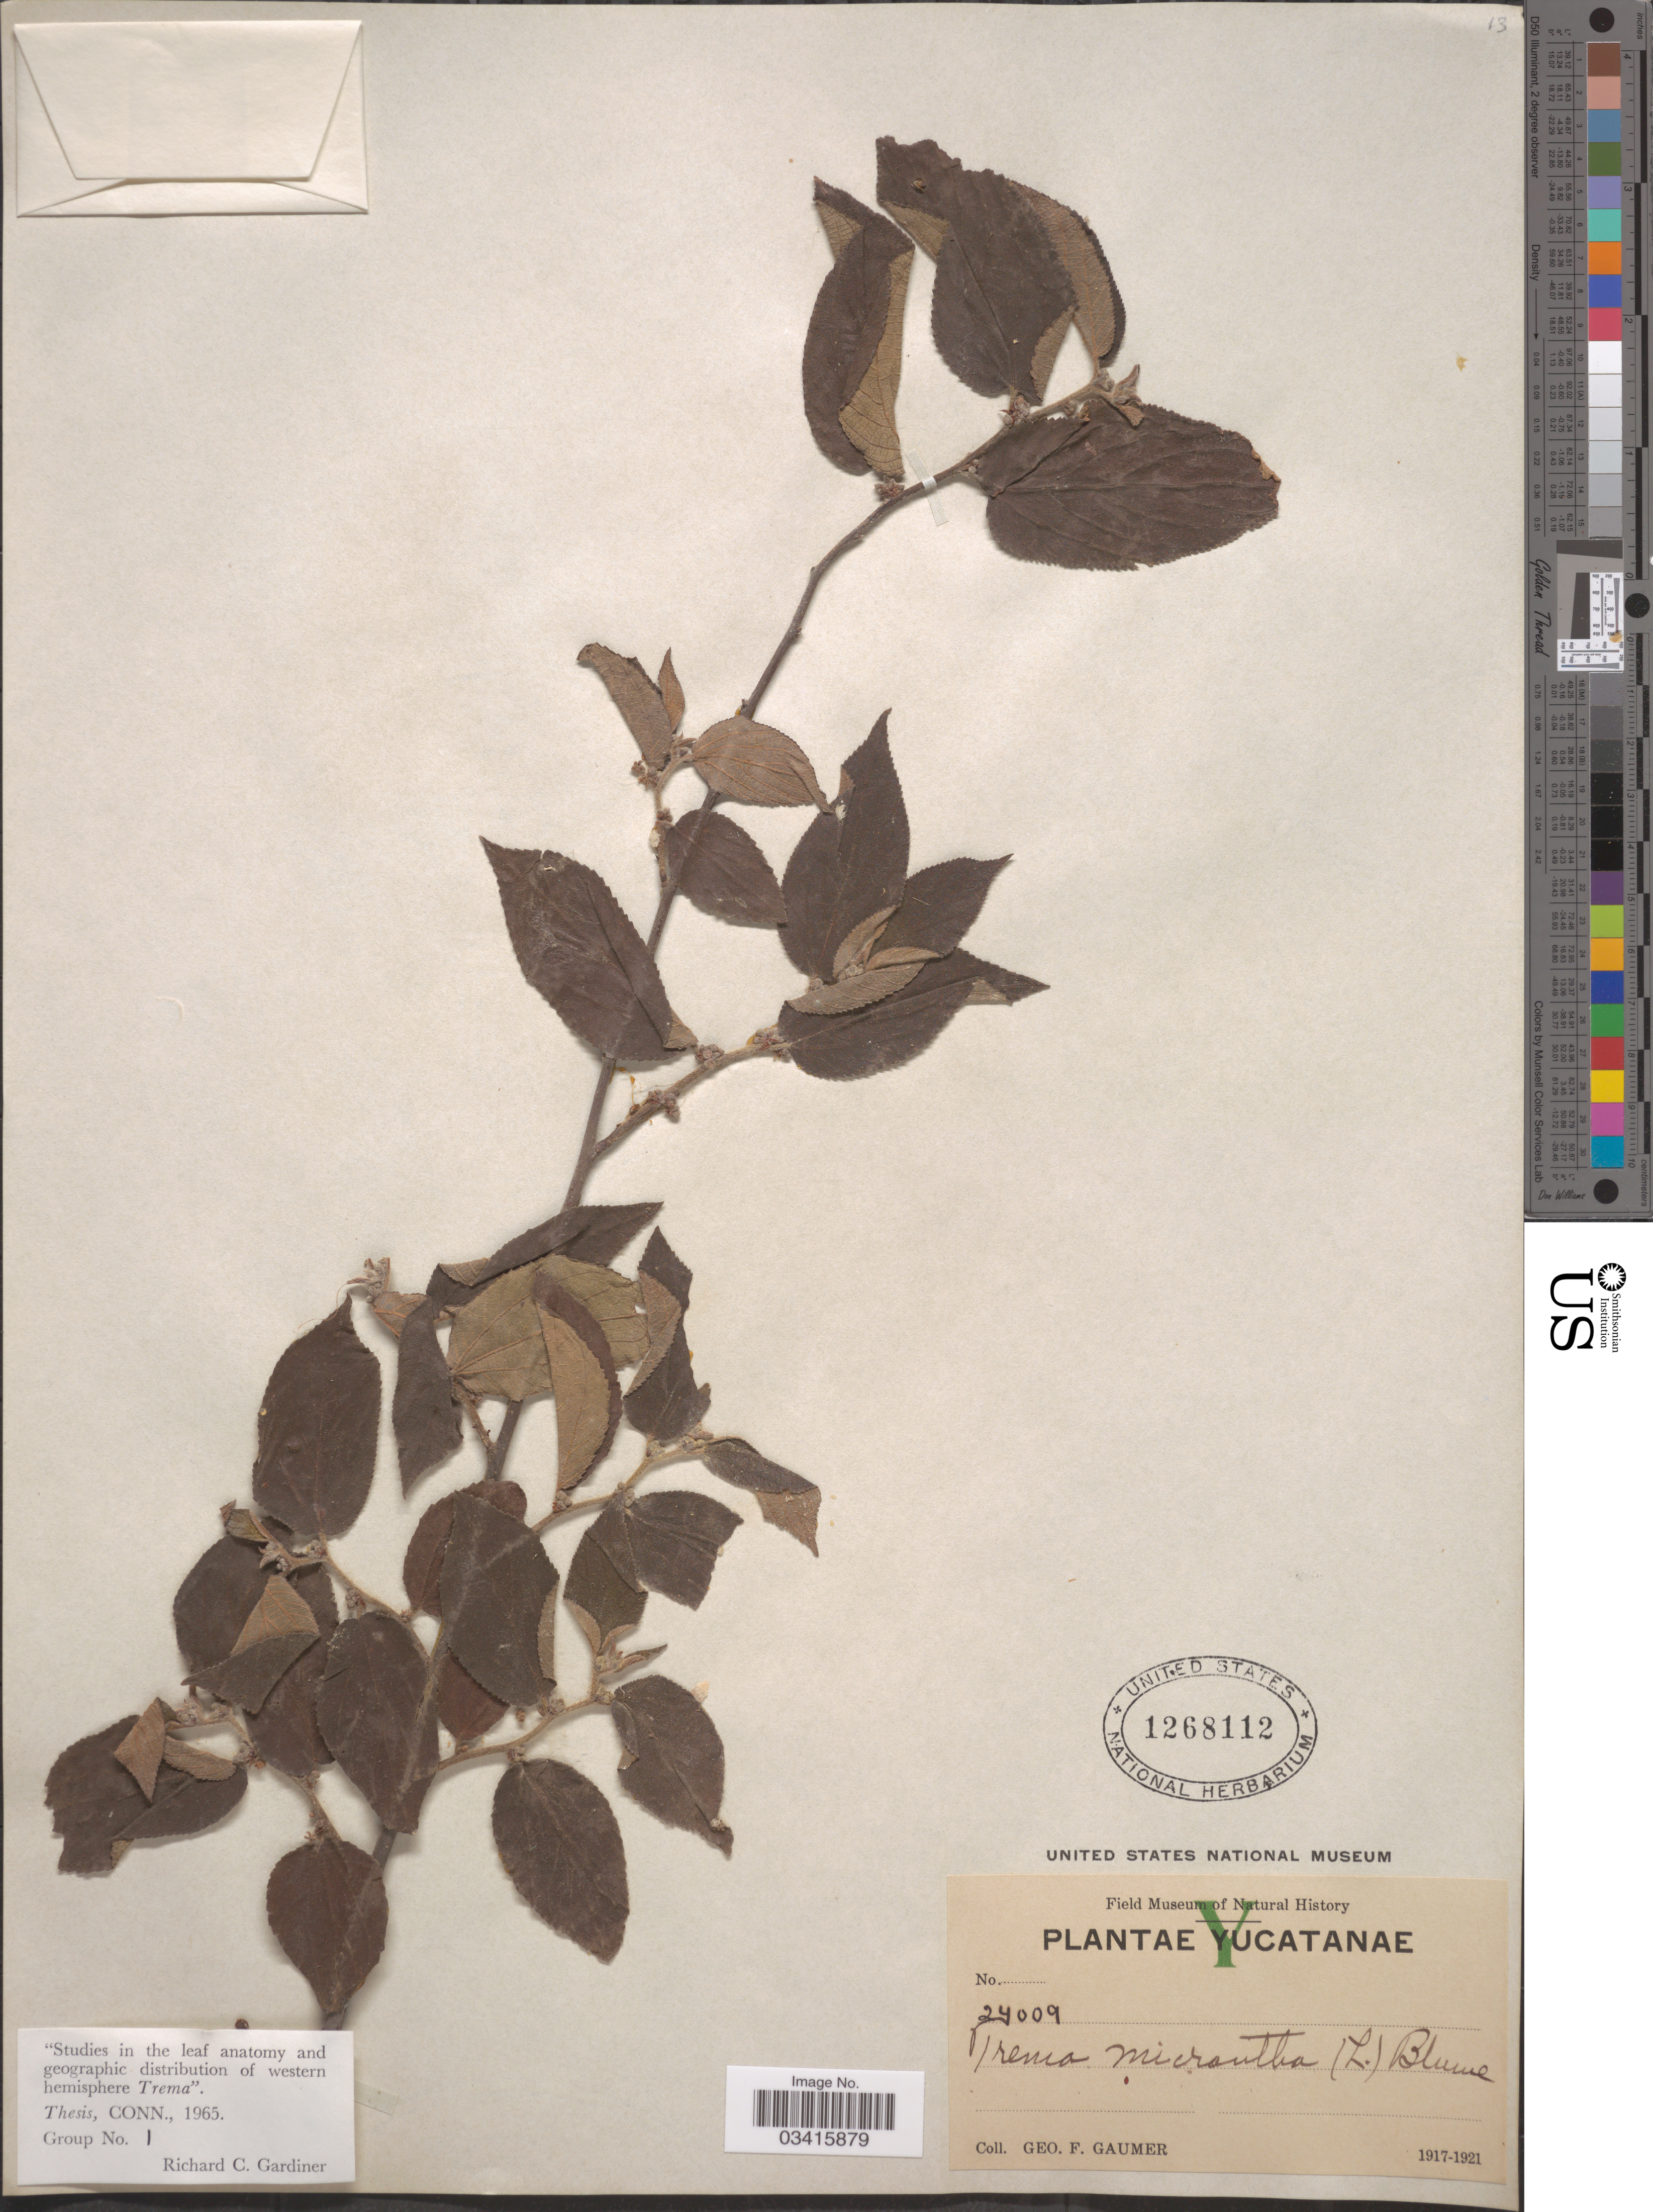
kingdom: Plantae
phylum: Tracheophyta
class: Magnoliopsida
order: Rosales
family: Cannabaceae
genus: Trema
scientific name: Trema micranthum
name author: (L.) Blume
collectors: G. F. Gaumer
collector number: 24009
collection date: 1917/1921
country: Mexico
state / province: Yucatán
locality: Yucatanae.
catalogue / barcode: US 1268112